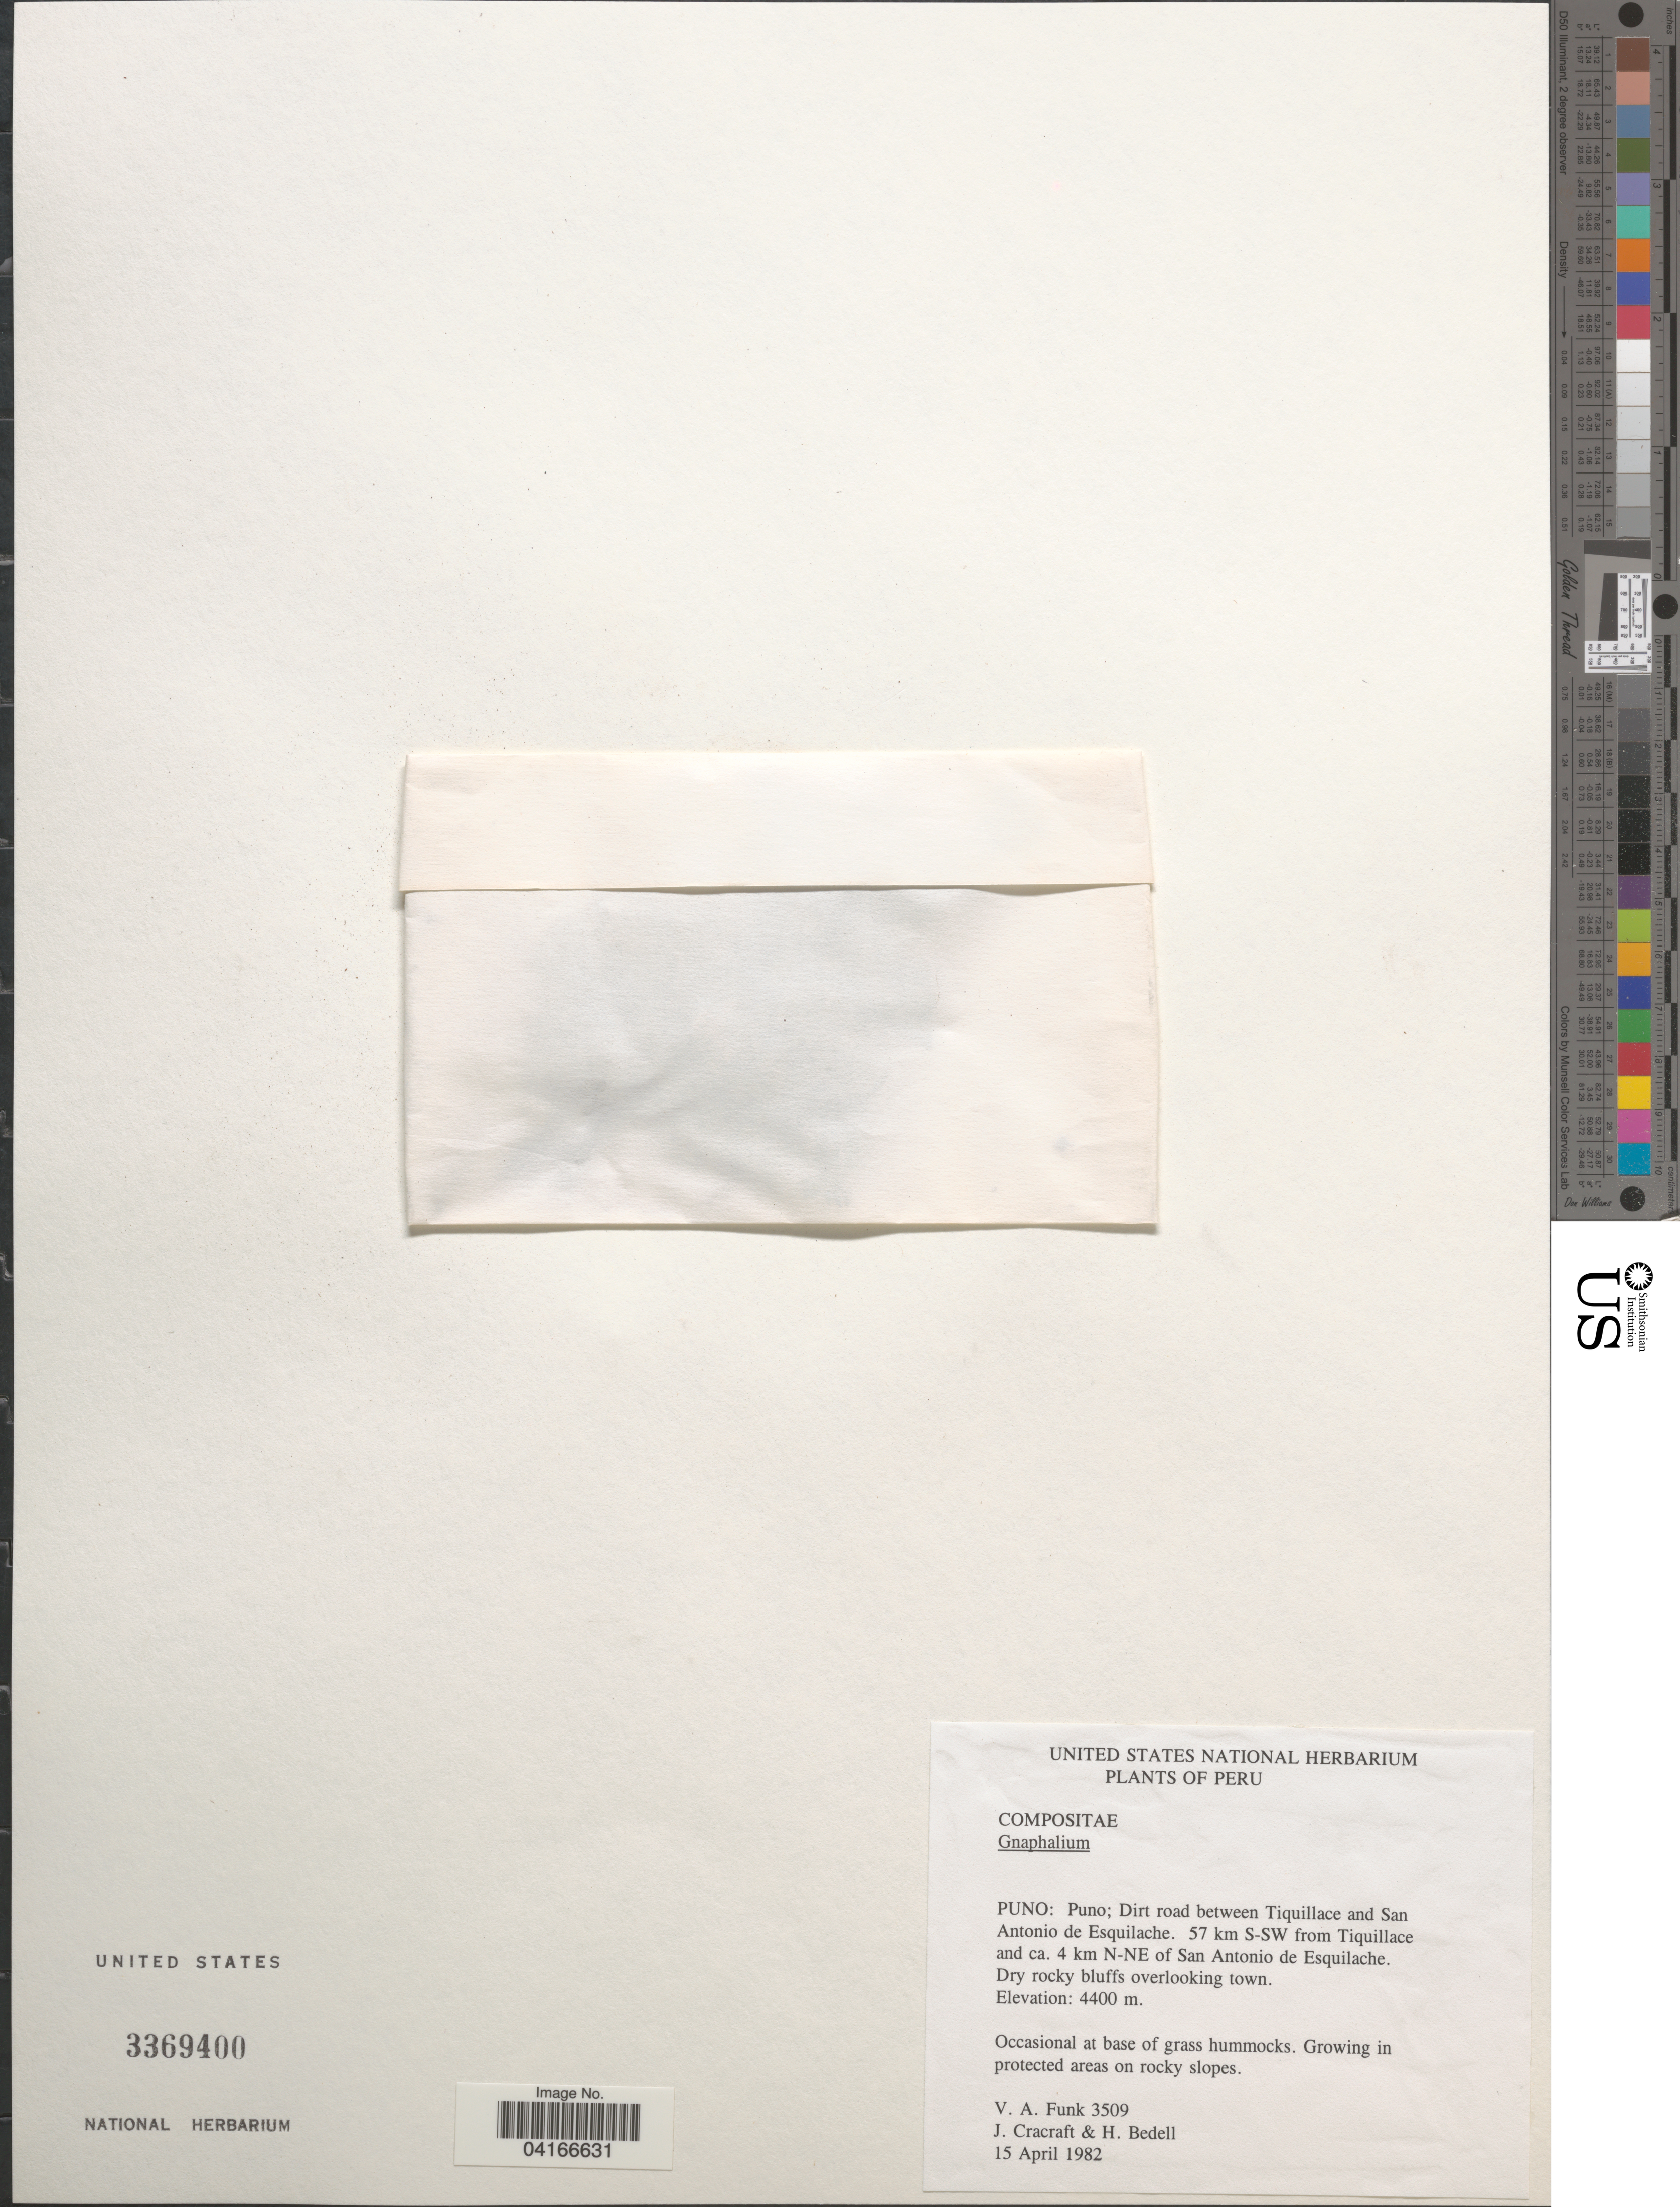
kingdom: Plantae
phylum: Tracheophyta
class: Magnoliopsida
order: Asterales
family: Asteraceae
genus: Gnaphalium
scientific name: Gnaphalium sp.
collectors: V. Funk, J. L. Cracraft & H. Bedell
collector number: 3509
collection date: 1982-04-15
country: Peru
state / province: Puno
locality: Puno: Puno; Dirt road between Tiquillace and San Antonio de Esquilache. 57 km S-SW from Tiquillace and ca. 4 km N-NE of San Antonio de Esquilache.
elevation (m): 4400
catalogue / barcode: US 3369400